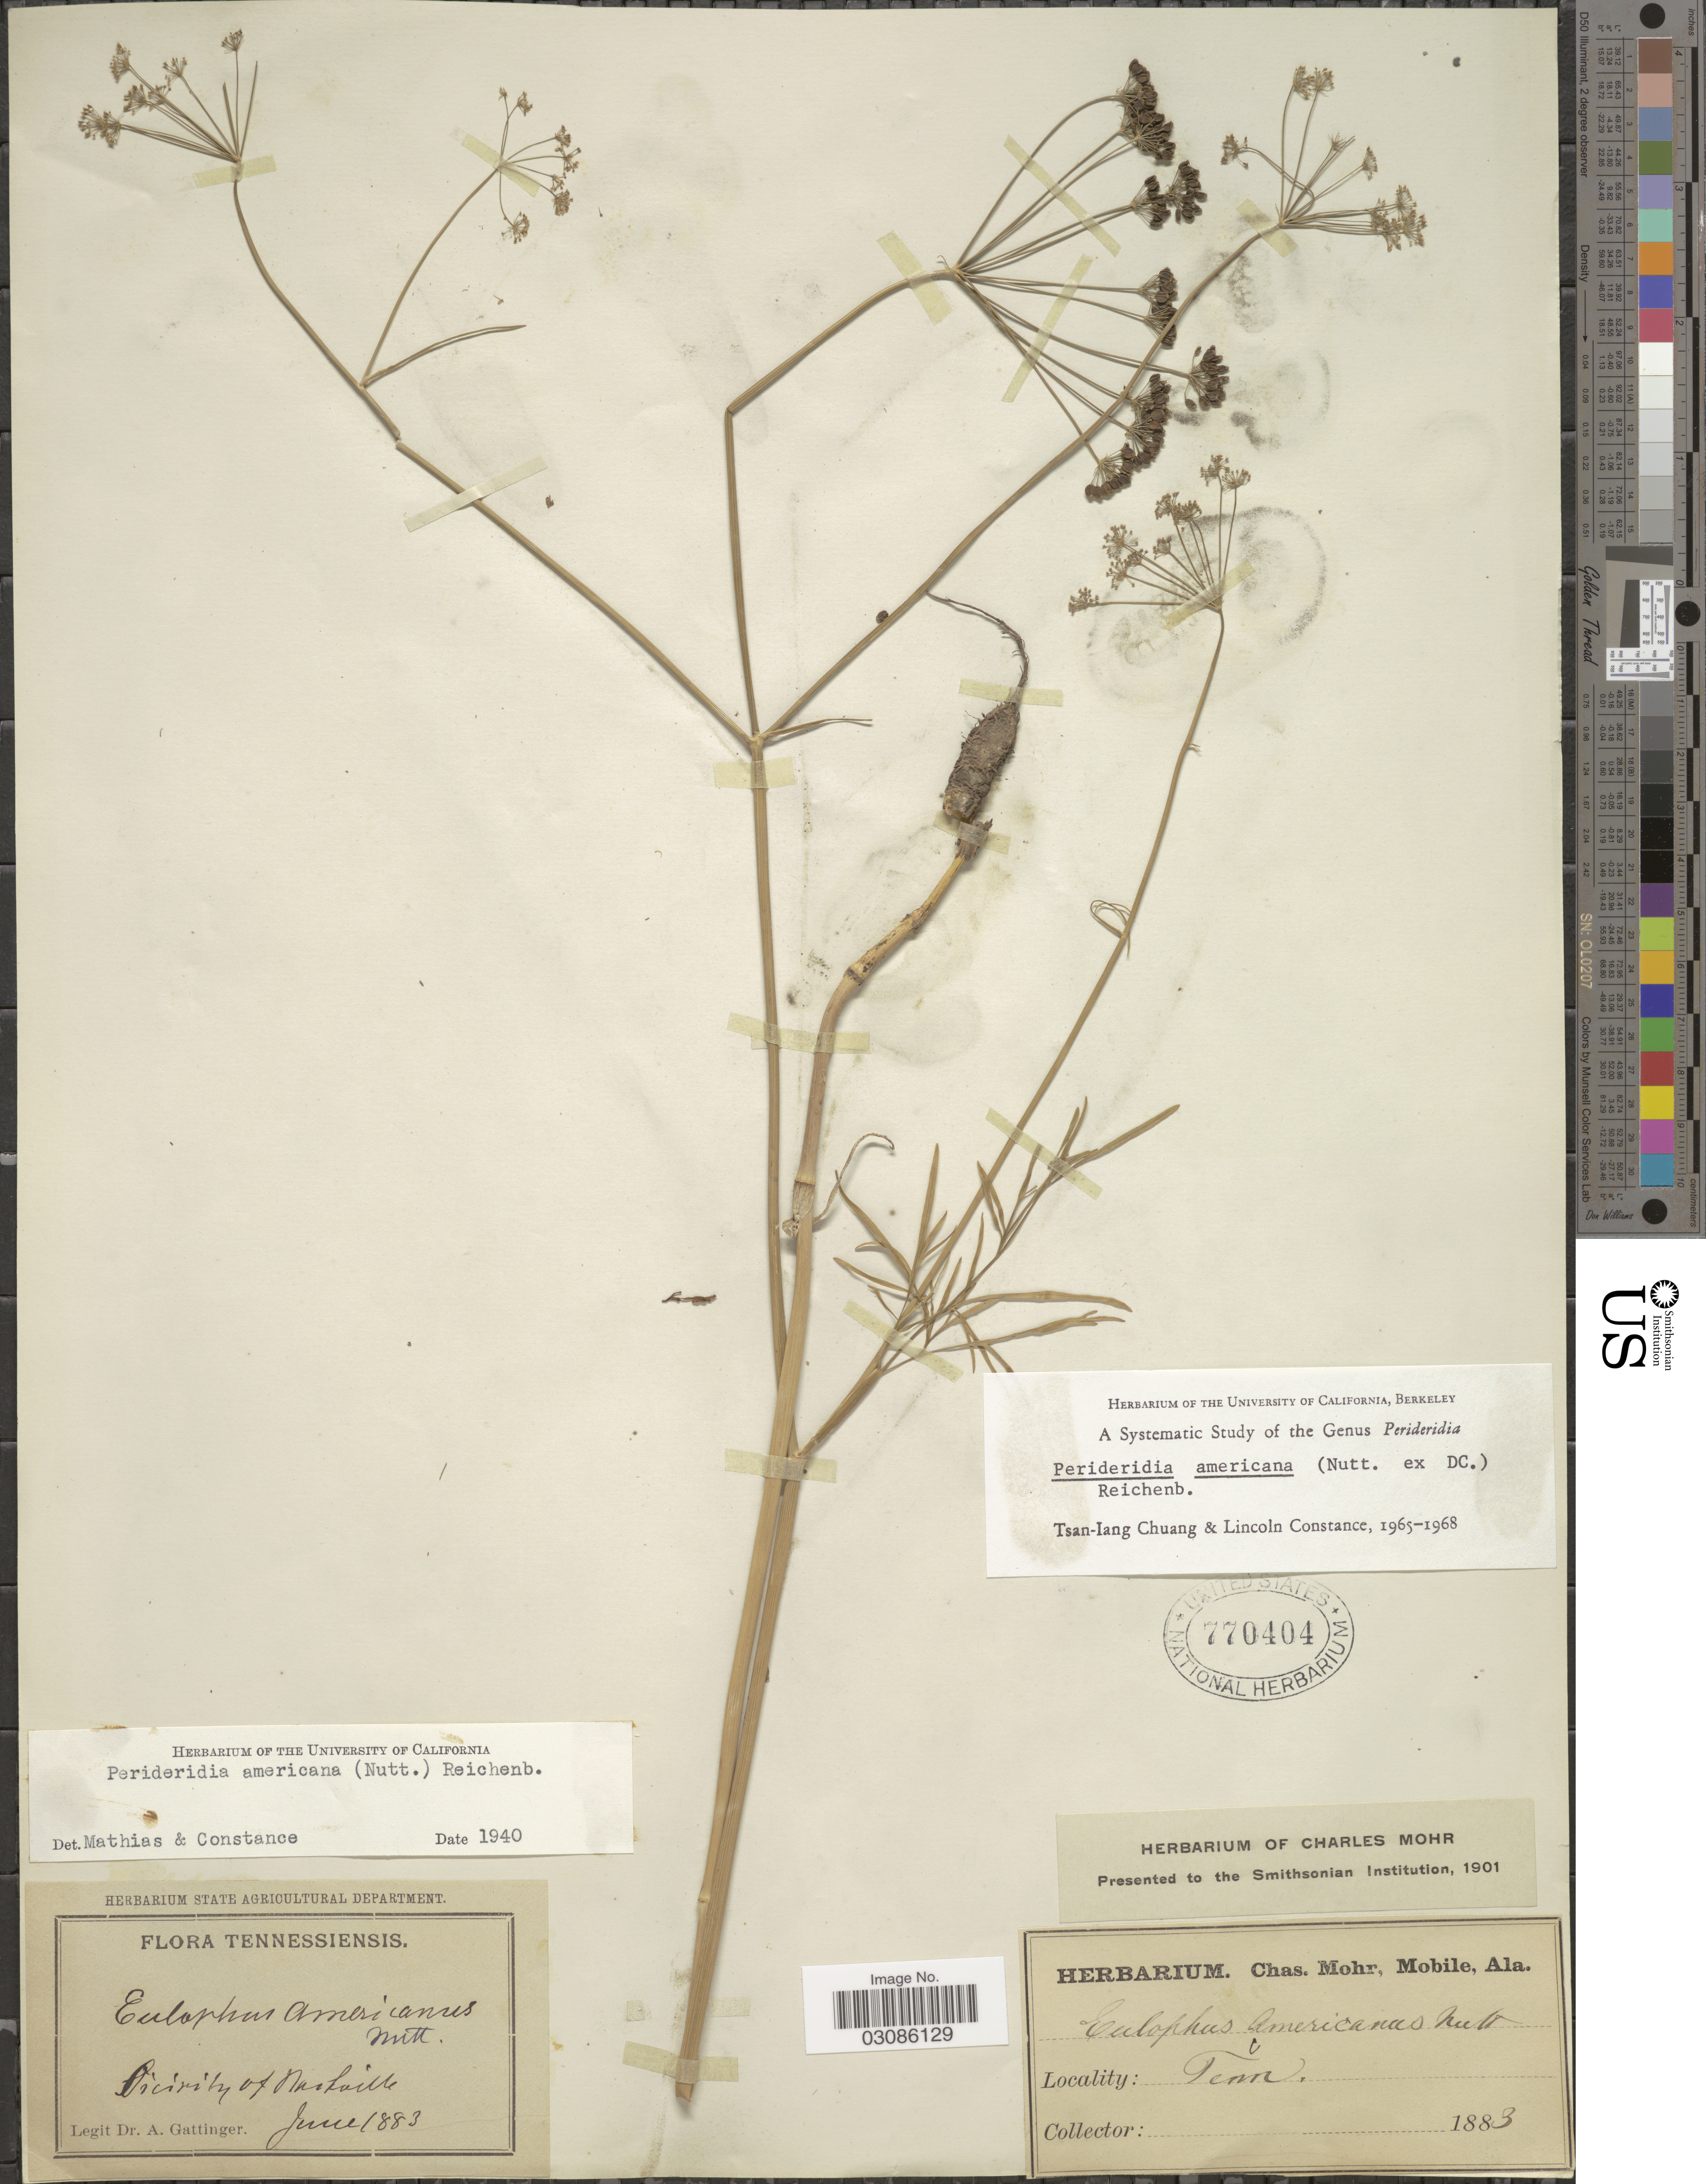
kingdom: Plantae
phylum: Tracheophyta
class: Magnoliopsida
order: Apiales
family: Apiaceae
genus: Perideridia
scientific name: Perideridia americana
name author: (Nutt. ex DC.) Rchb. ex Steud.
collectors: A. Gattinger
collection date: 1883-06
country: United States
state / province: Tennessee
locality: Vicinity of Nashville.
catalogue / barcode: US 770404